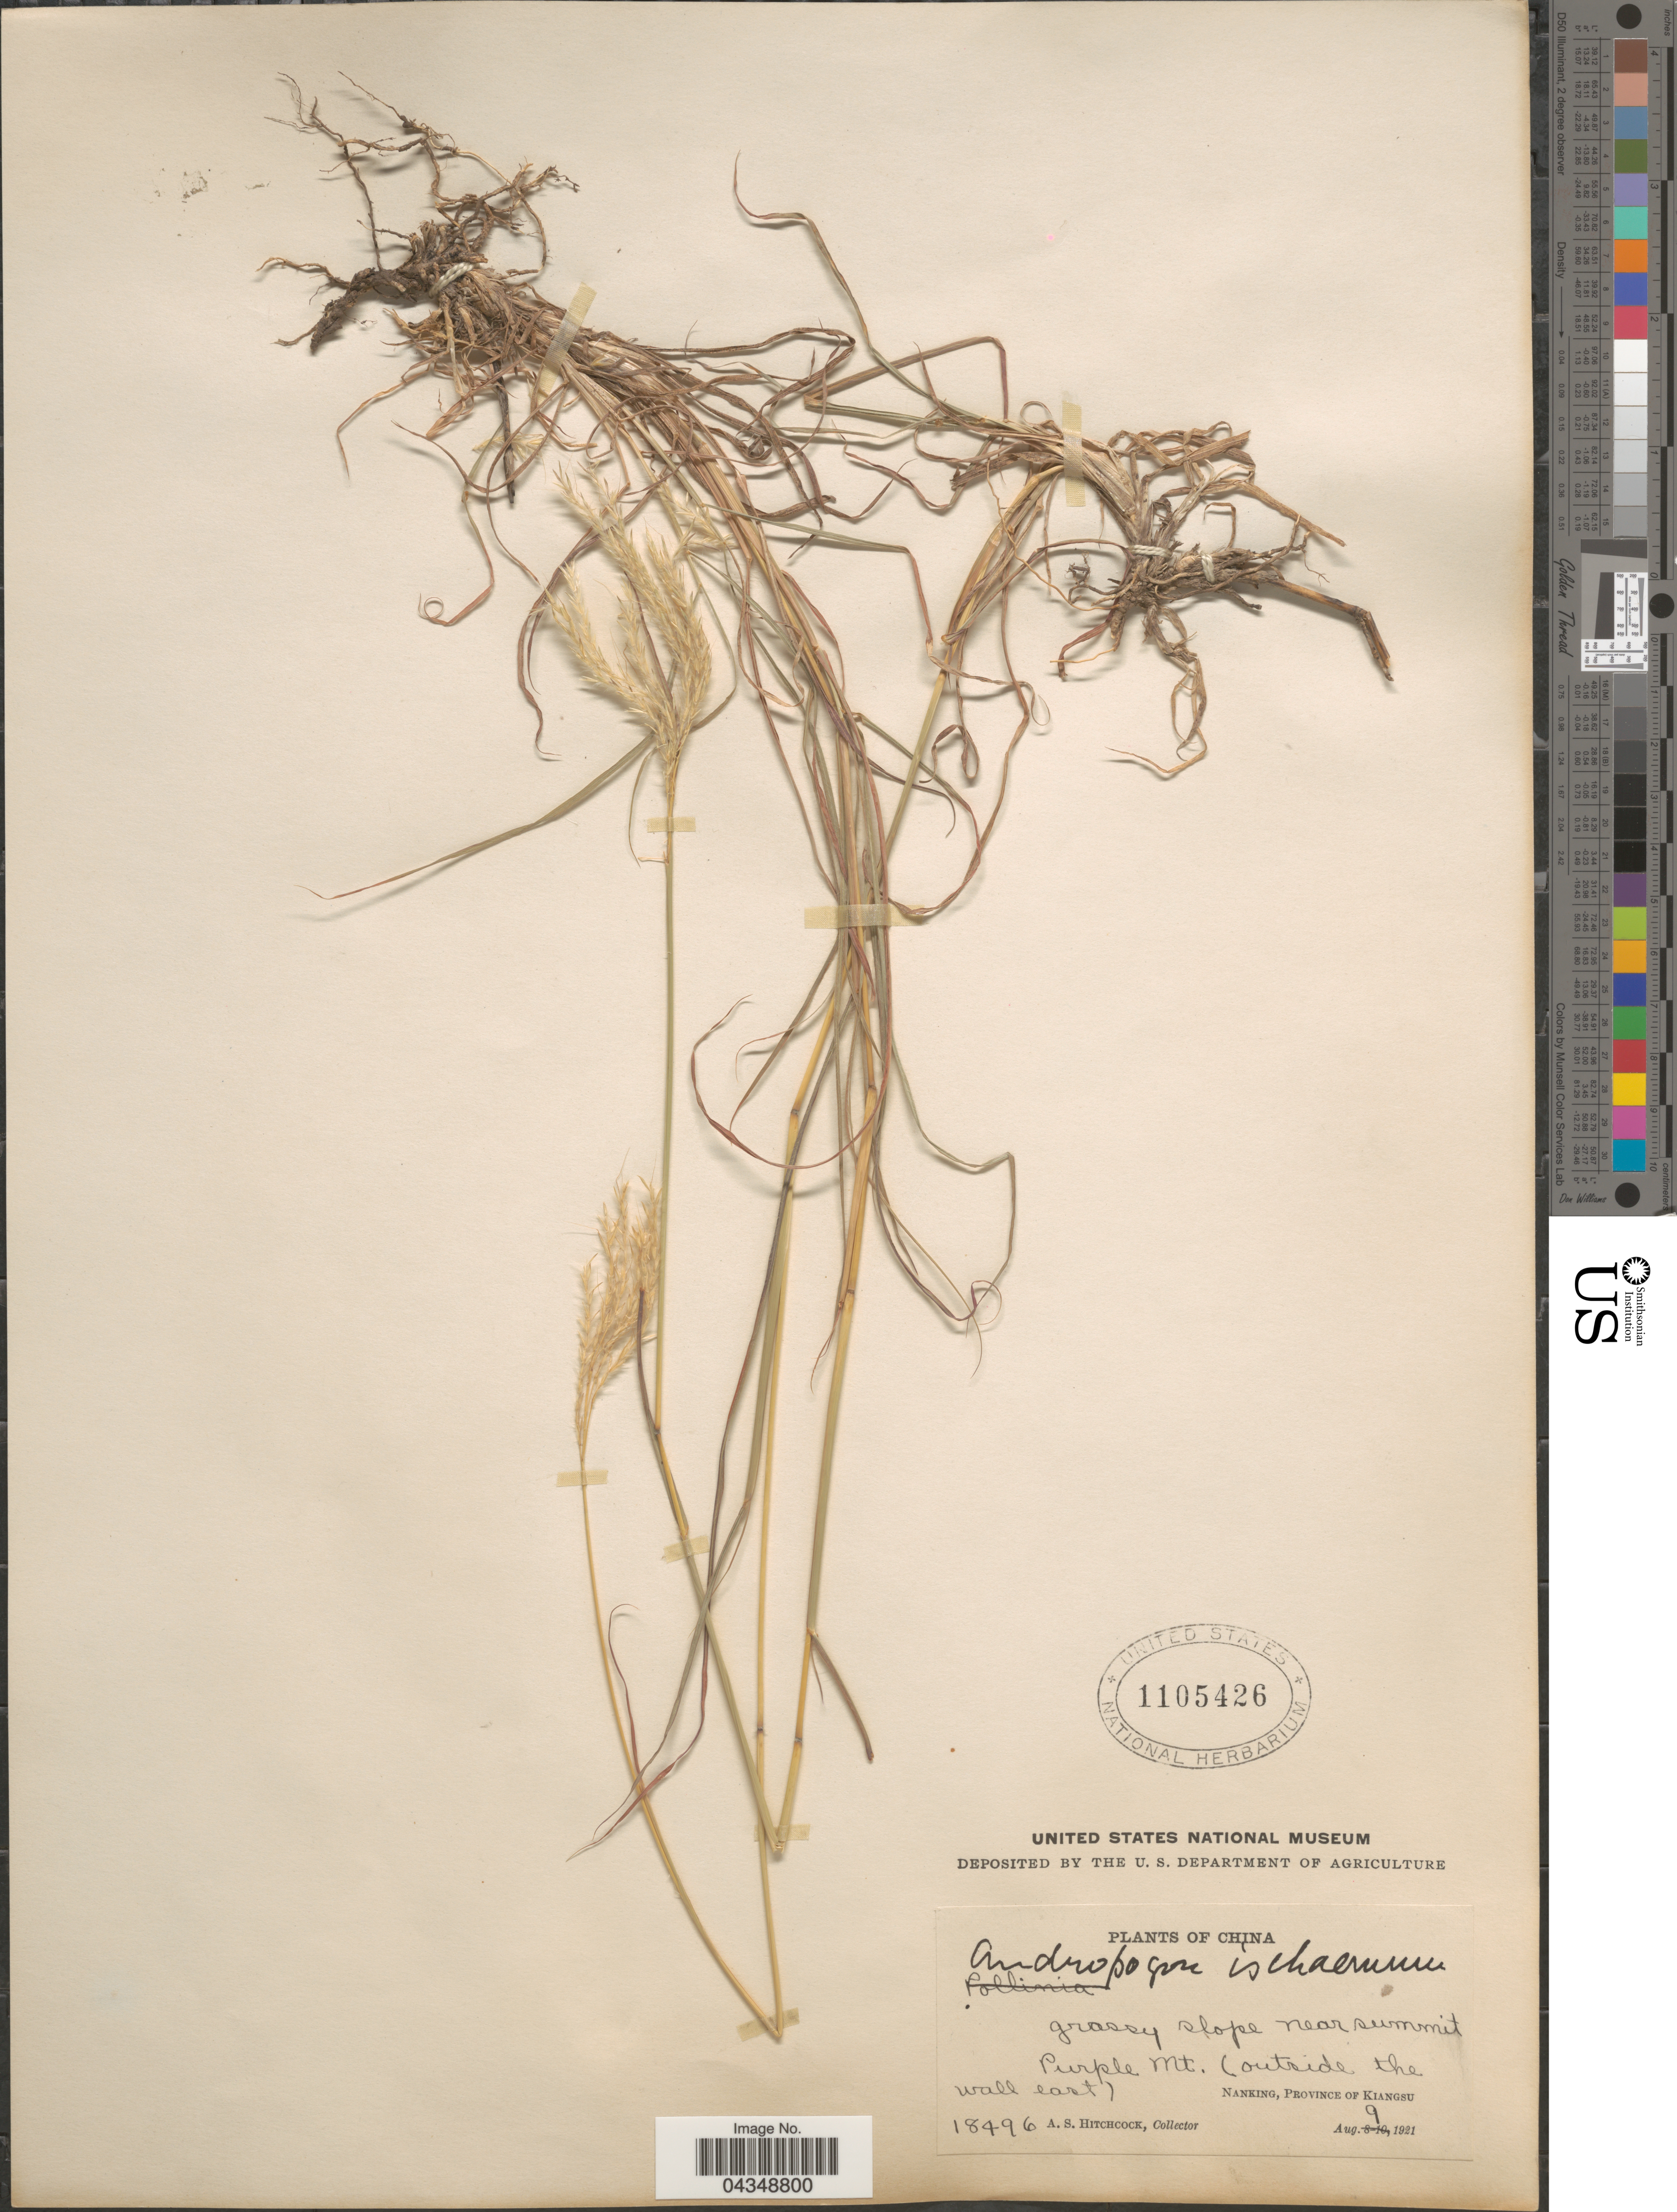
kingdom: Plantae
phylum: Tracheophyta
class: Liliopsida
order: Poales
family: Poaceae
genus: Bothriochloa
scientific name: Bothriochloa ischaemum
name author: (L.) Keng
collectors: A. S. Hitchcock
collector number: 18496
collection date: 1921-08-09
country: China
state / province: Jiangsu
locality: Grassy slope near summit. Purple Mt. (outside the wall east). Nanking, Province of Kiangsu.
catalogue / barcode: US 1105426